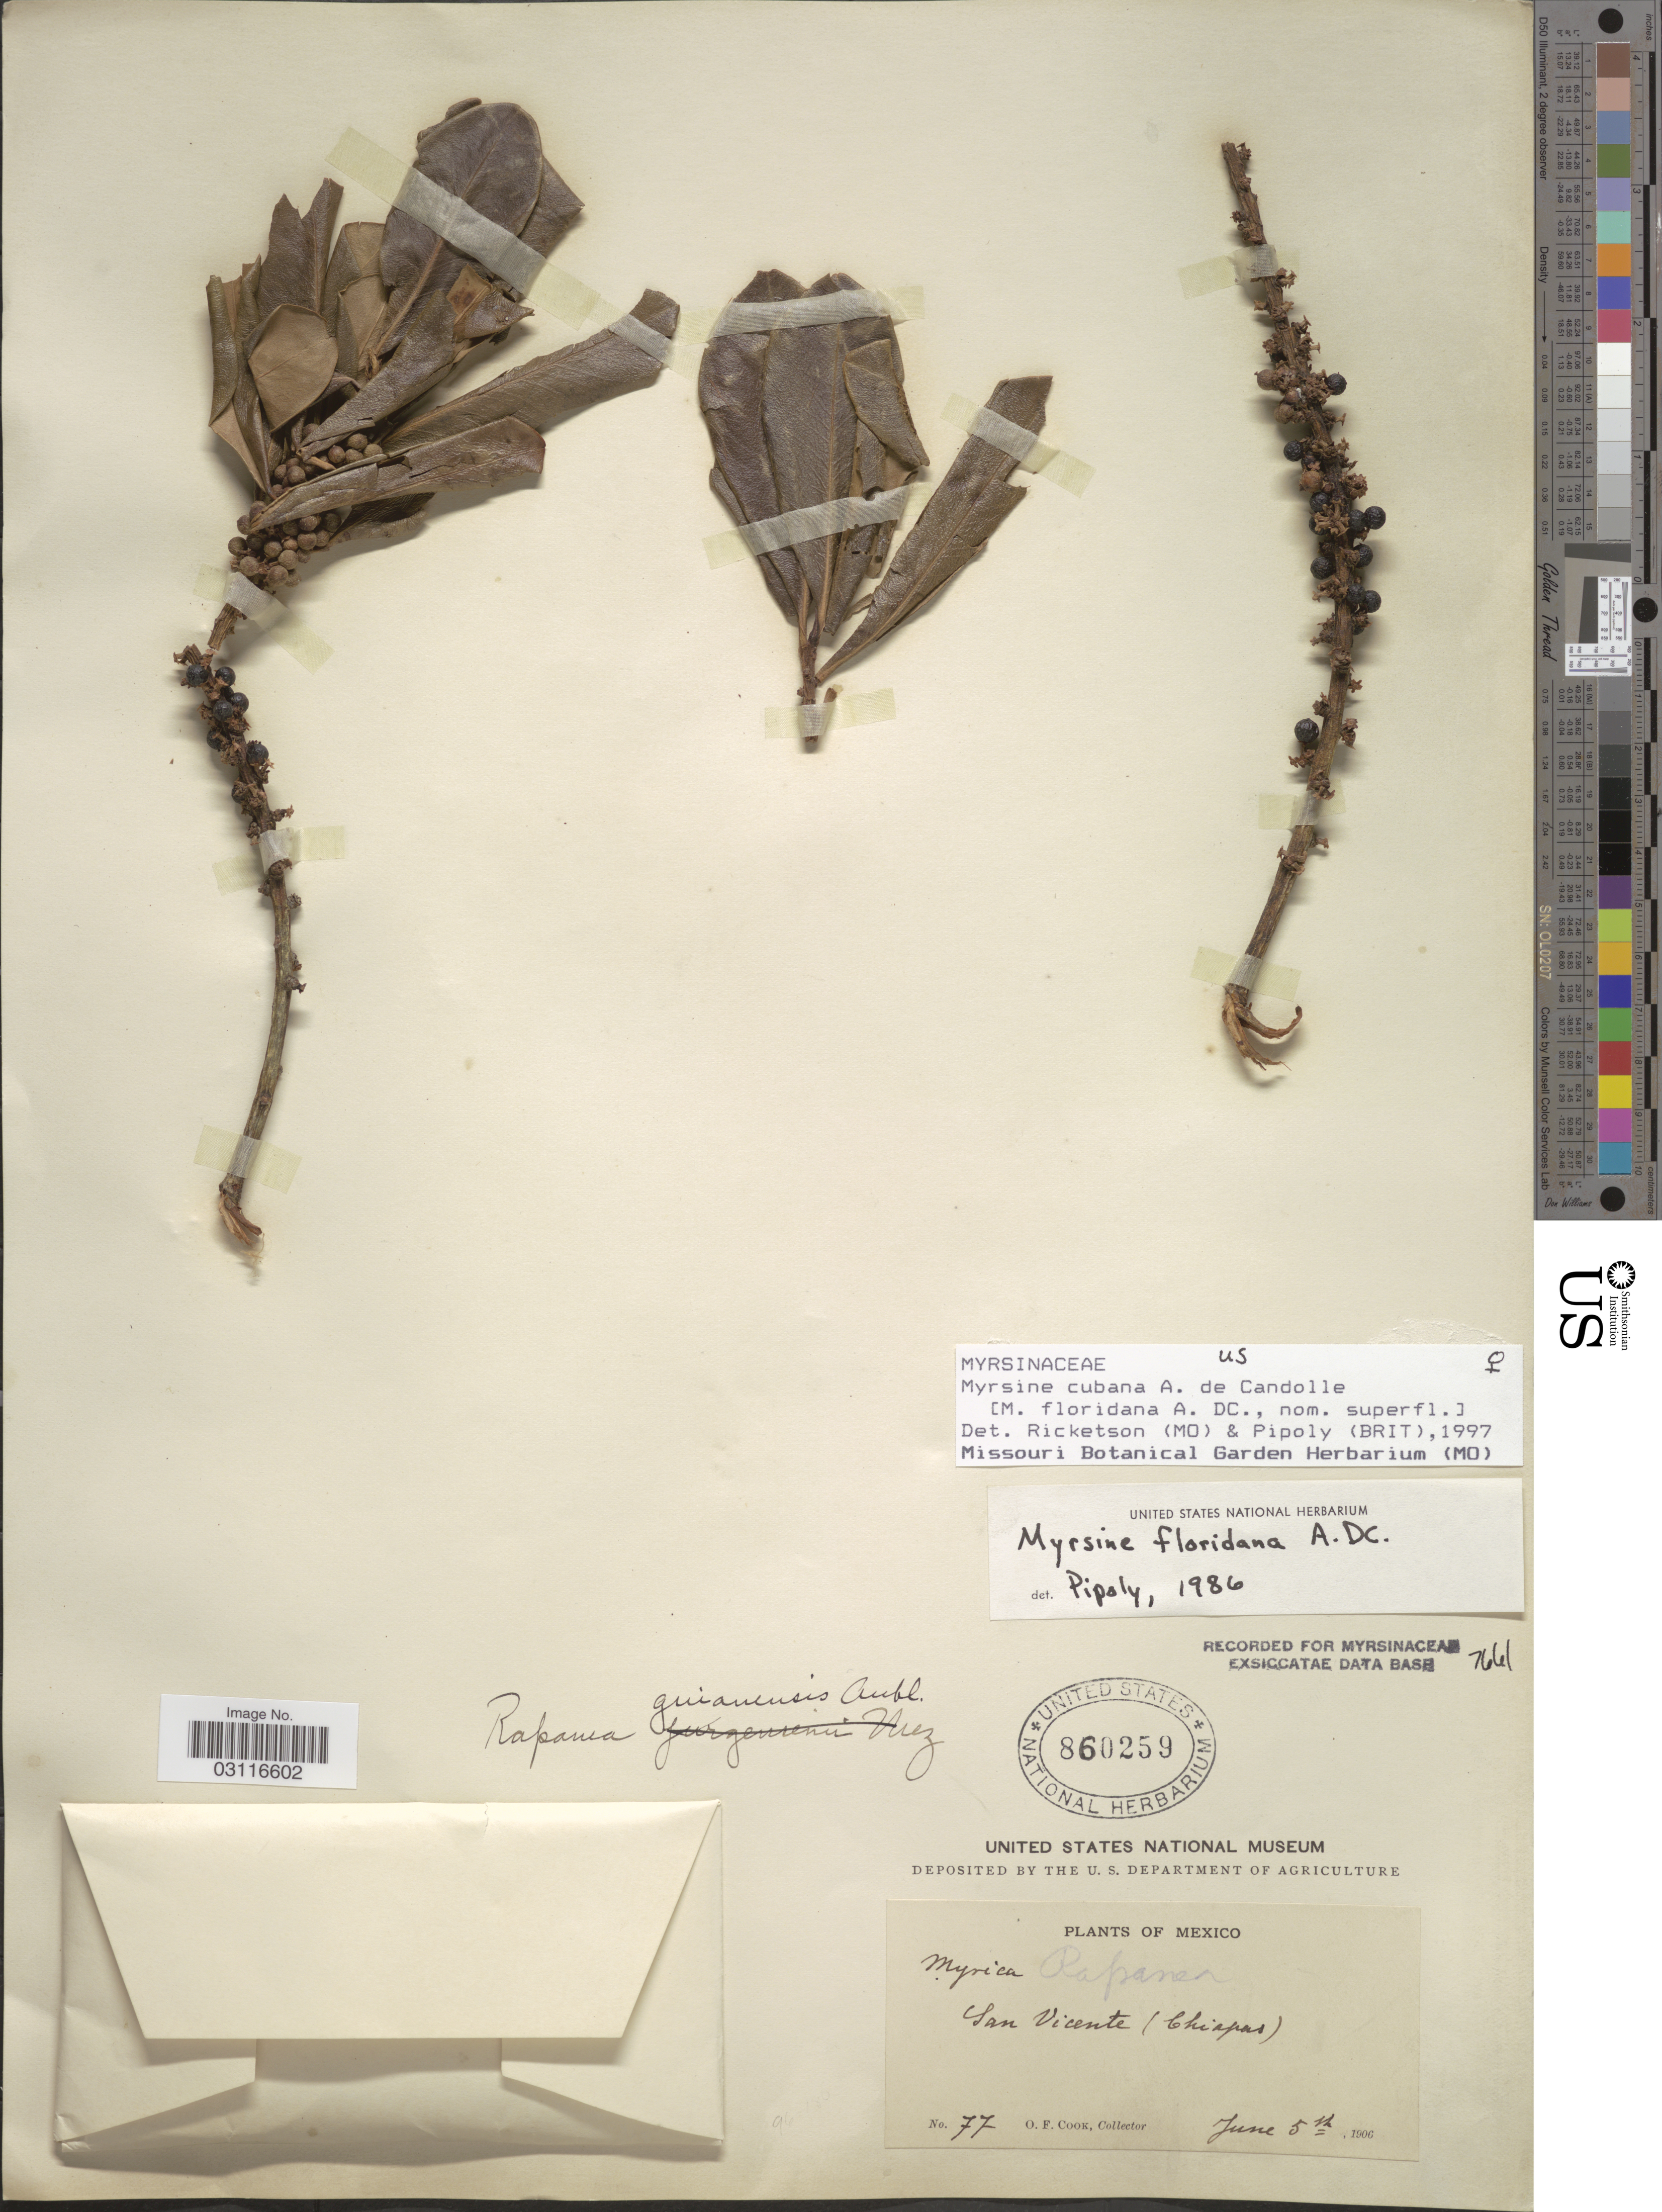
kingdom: Plantae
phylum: Tracheophyta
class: Magnoliopsida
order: Ericales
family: Primulaceae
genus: Myrsine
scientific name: Myrsine cubana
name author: A. DC.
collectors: O. F. Cook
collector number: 77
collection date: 1906-06-05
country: Mexico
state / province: Chiapas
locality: San Vicente.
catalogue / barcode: US 860259